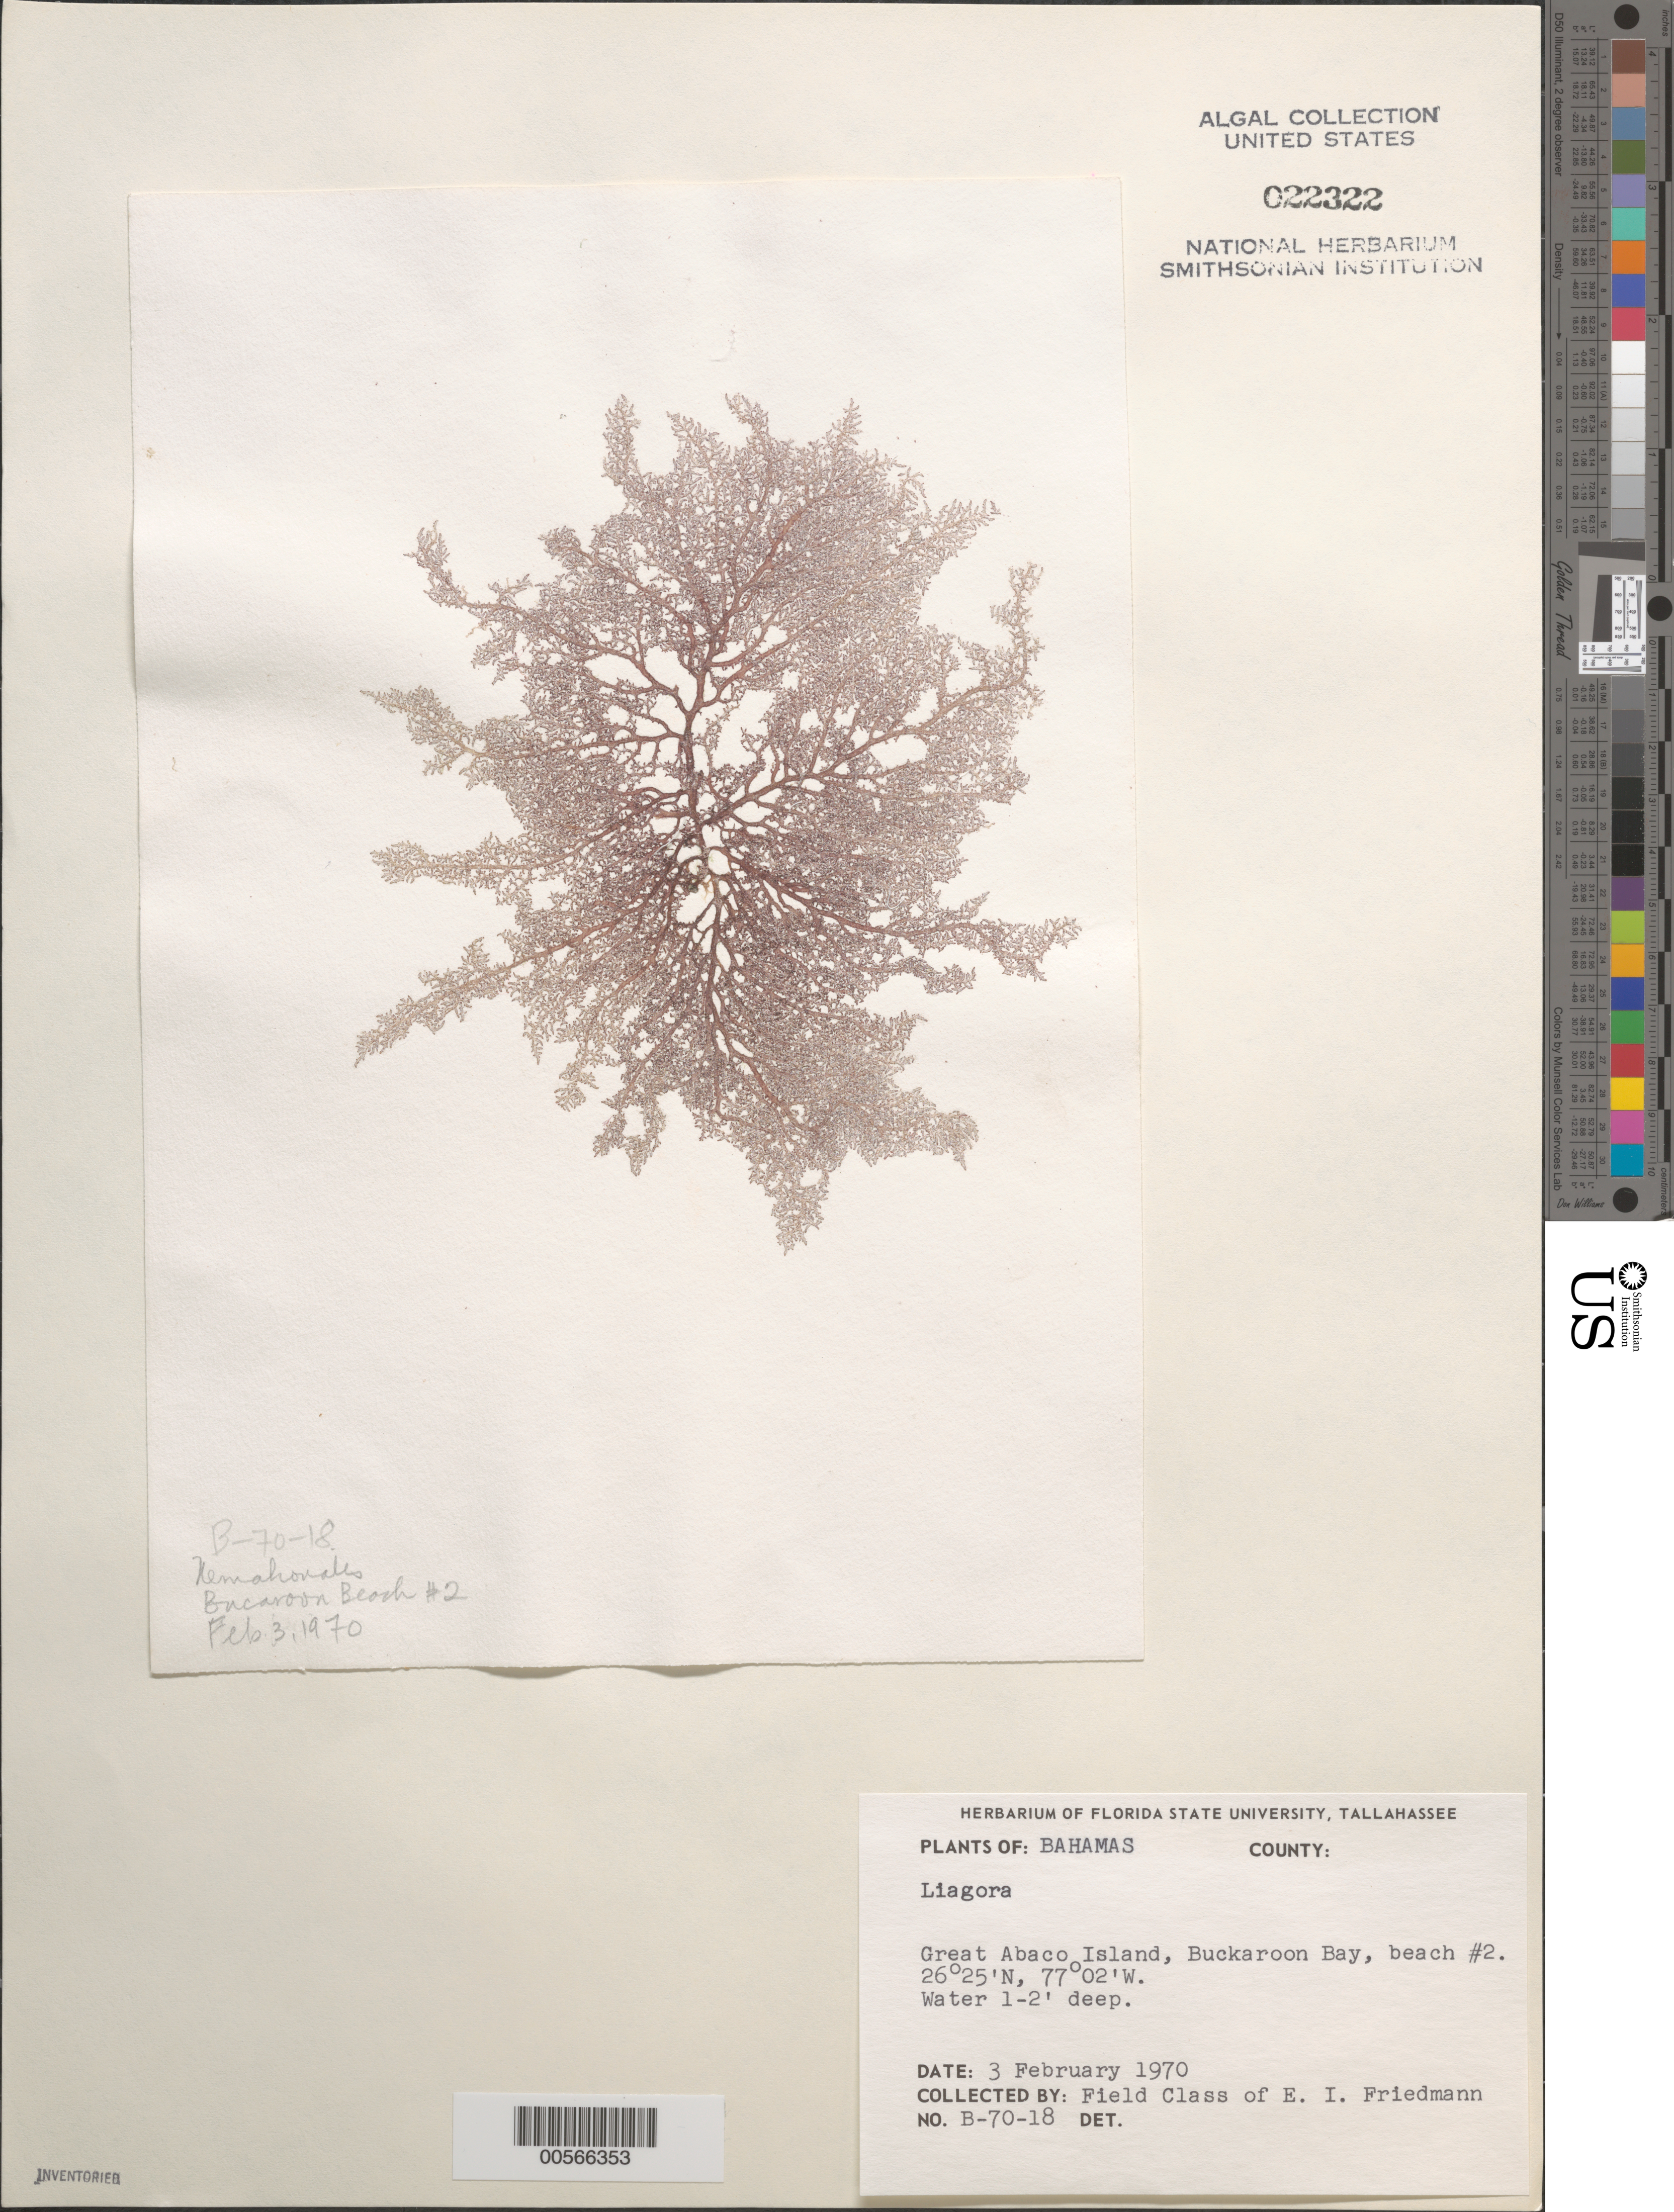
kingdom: Plantae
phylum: Rhodophyta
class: Florideophyceae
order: Nemaliales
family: Liagoraceae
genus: Liagora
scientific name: Liagora sp.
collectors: E. Friedmann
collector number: B-70-18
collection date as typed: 03 Feb 1970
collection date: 1970-02-03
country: Bahamas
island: Great Abaco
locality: Buckaroon Bay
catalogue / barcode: US 22322